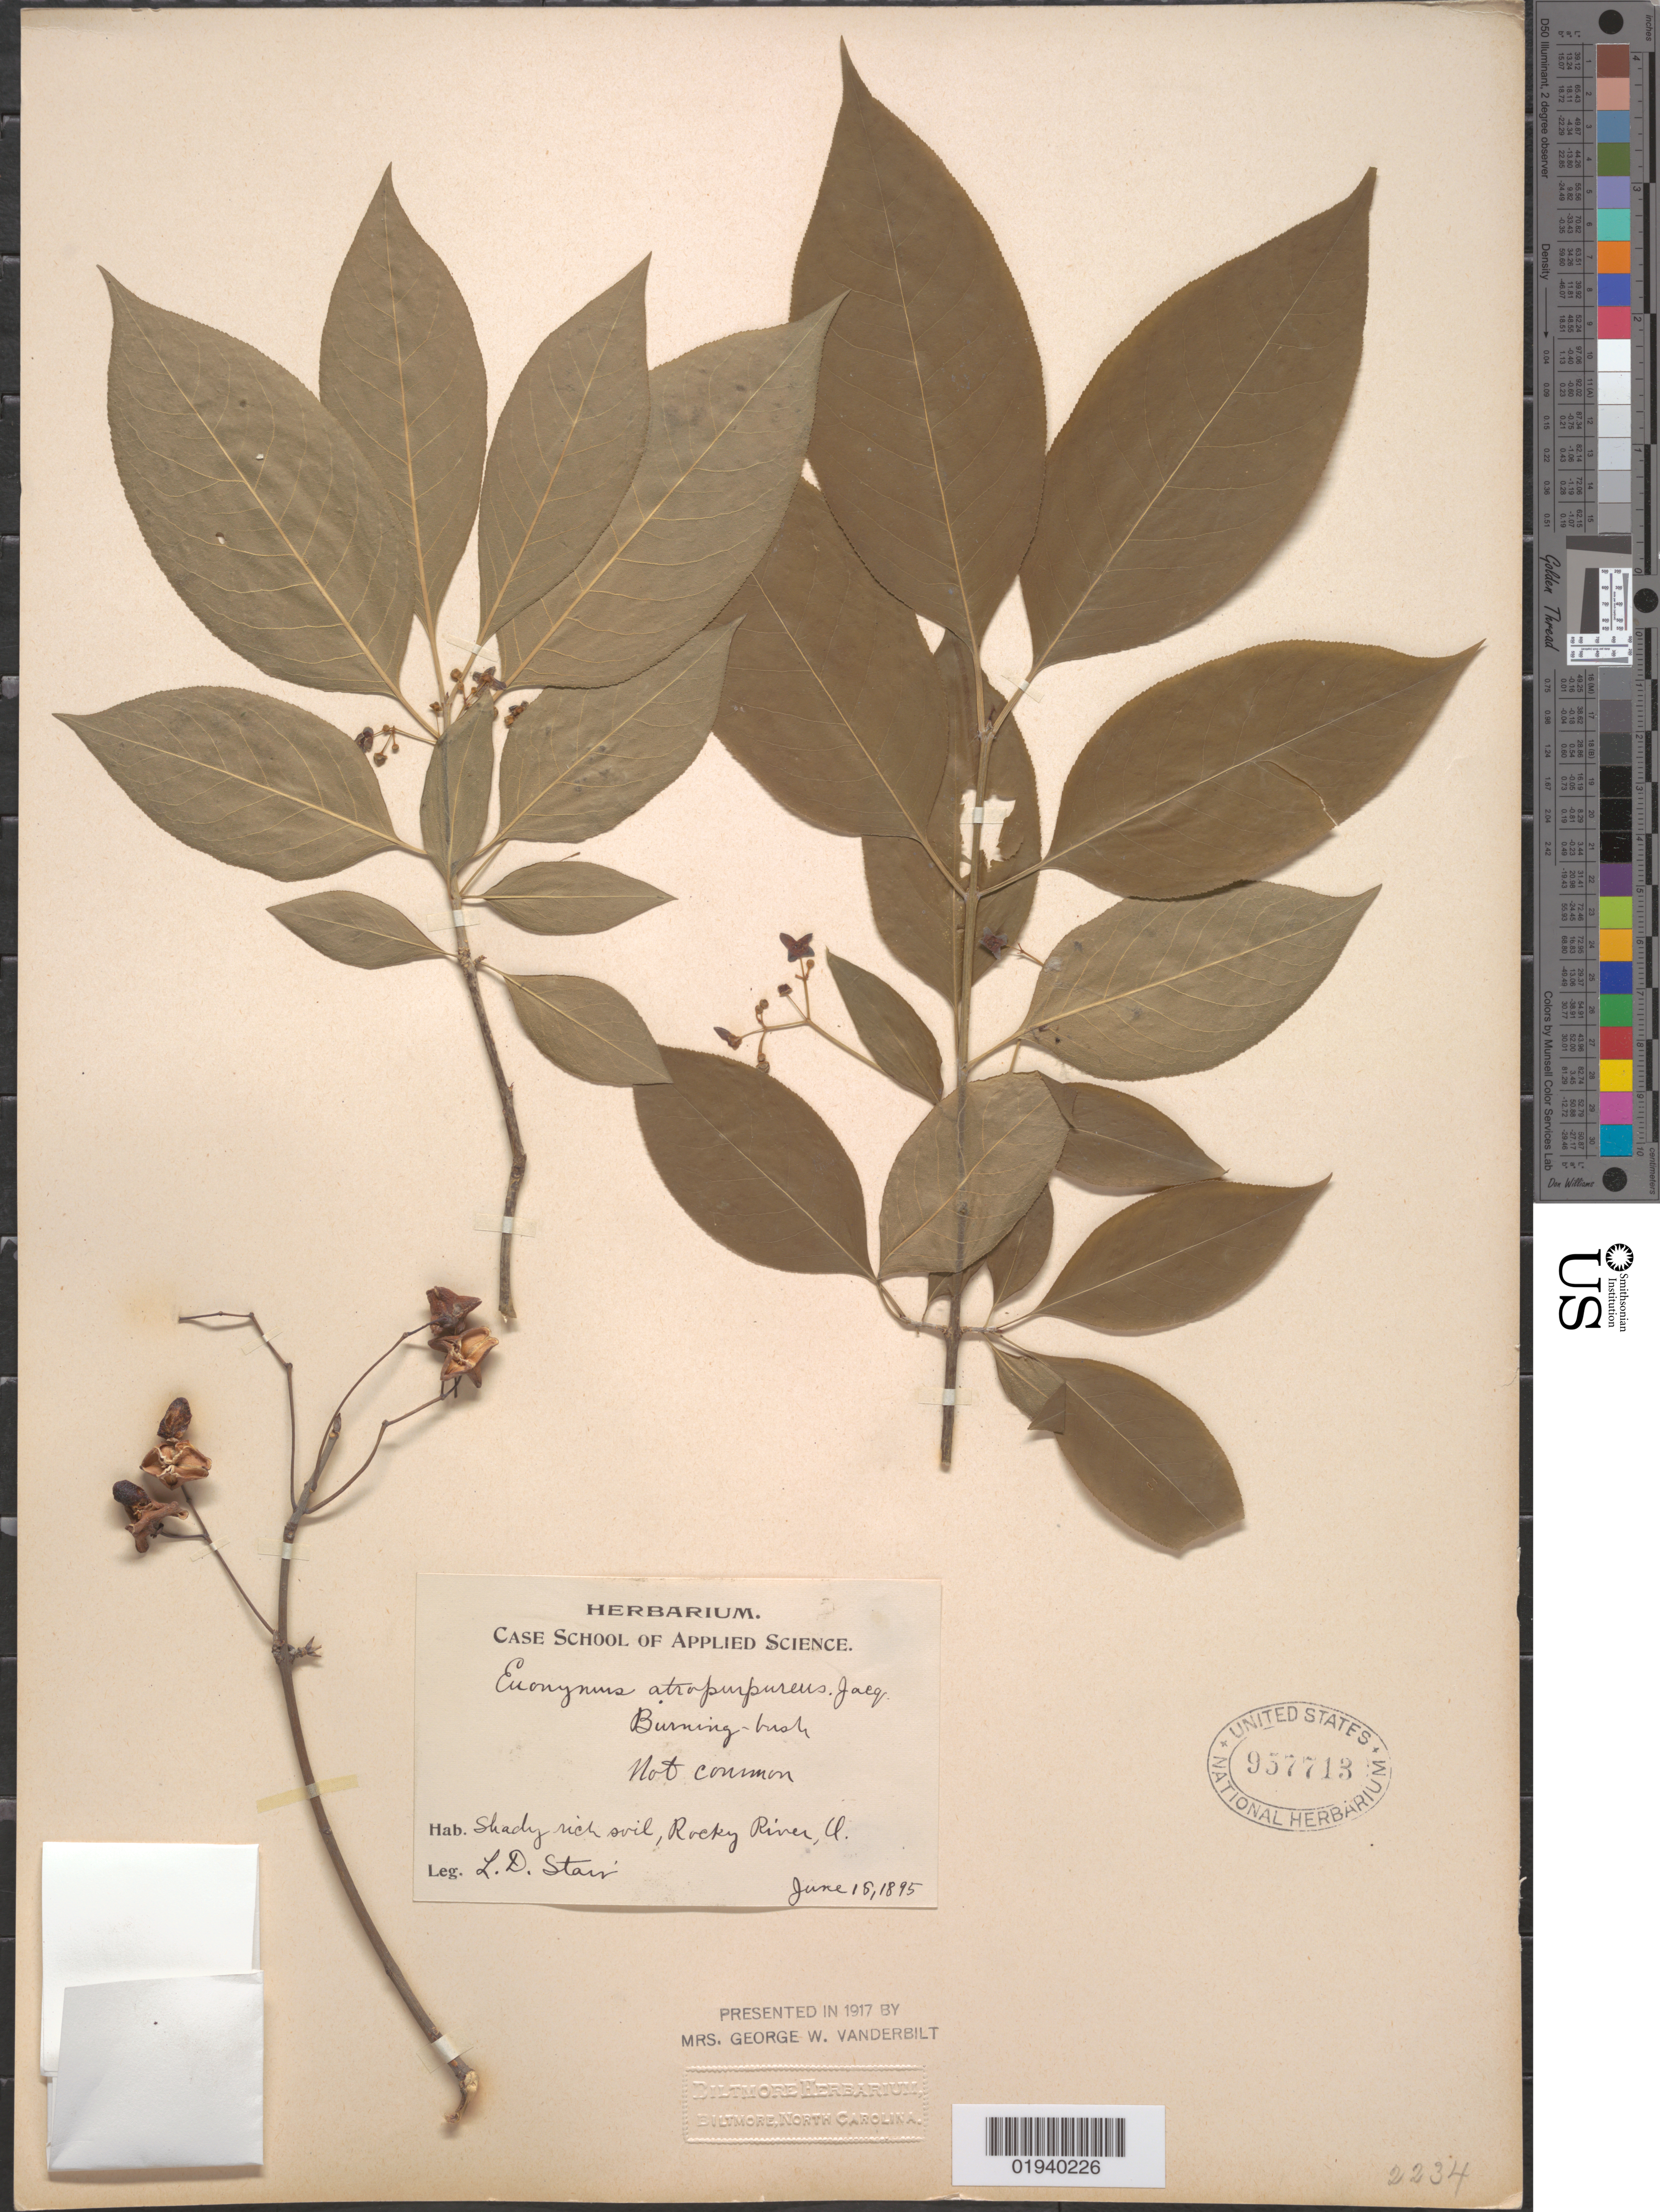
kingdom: Plantae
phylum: Tracheophyta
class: Magnoliopsida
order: Celastrales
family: Celastraceae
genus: Euonymus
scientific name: Euonymus atropurpureus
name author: Jacq.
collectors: L. Stair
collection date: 1895-06-16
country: United States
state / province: Ohio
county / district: Cuyahoga County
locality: Rocky River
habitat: Shady rich soil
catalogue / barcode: US 957713